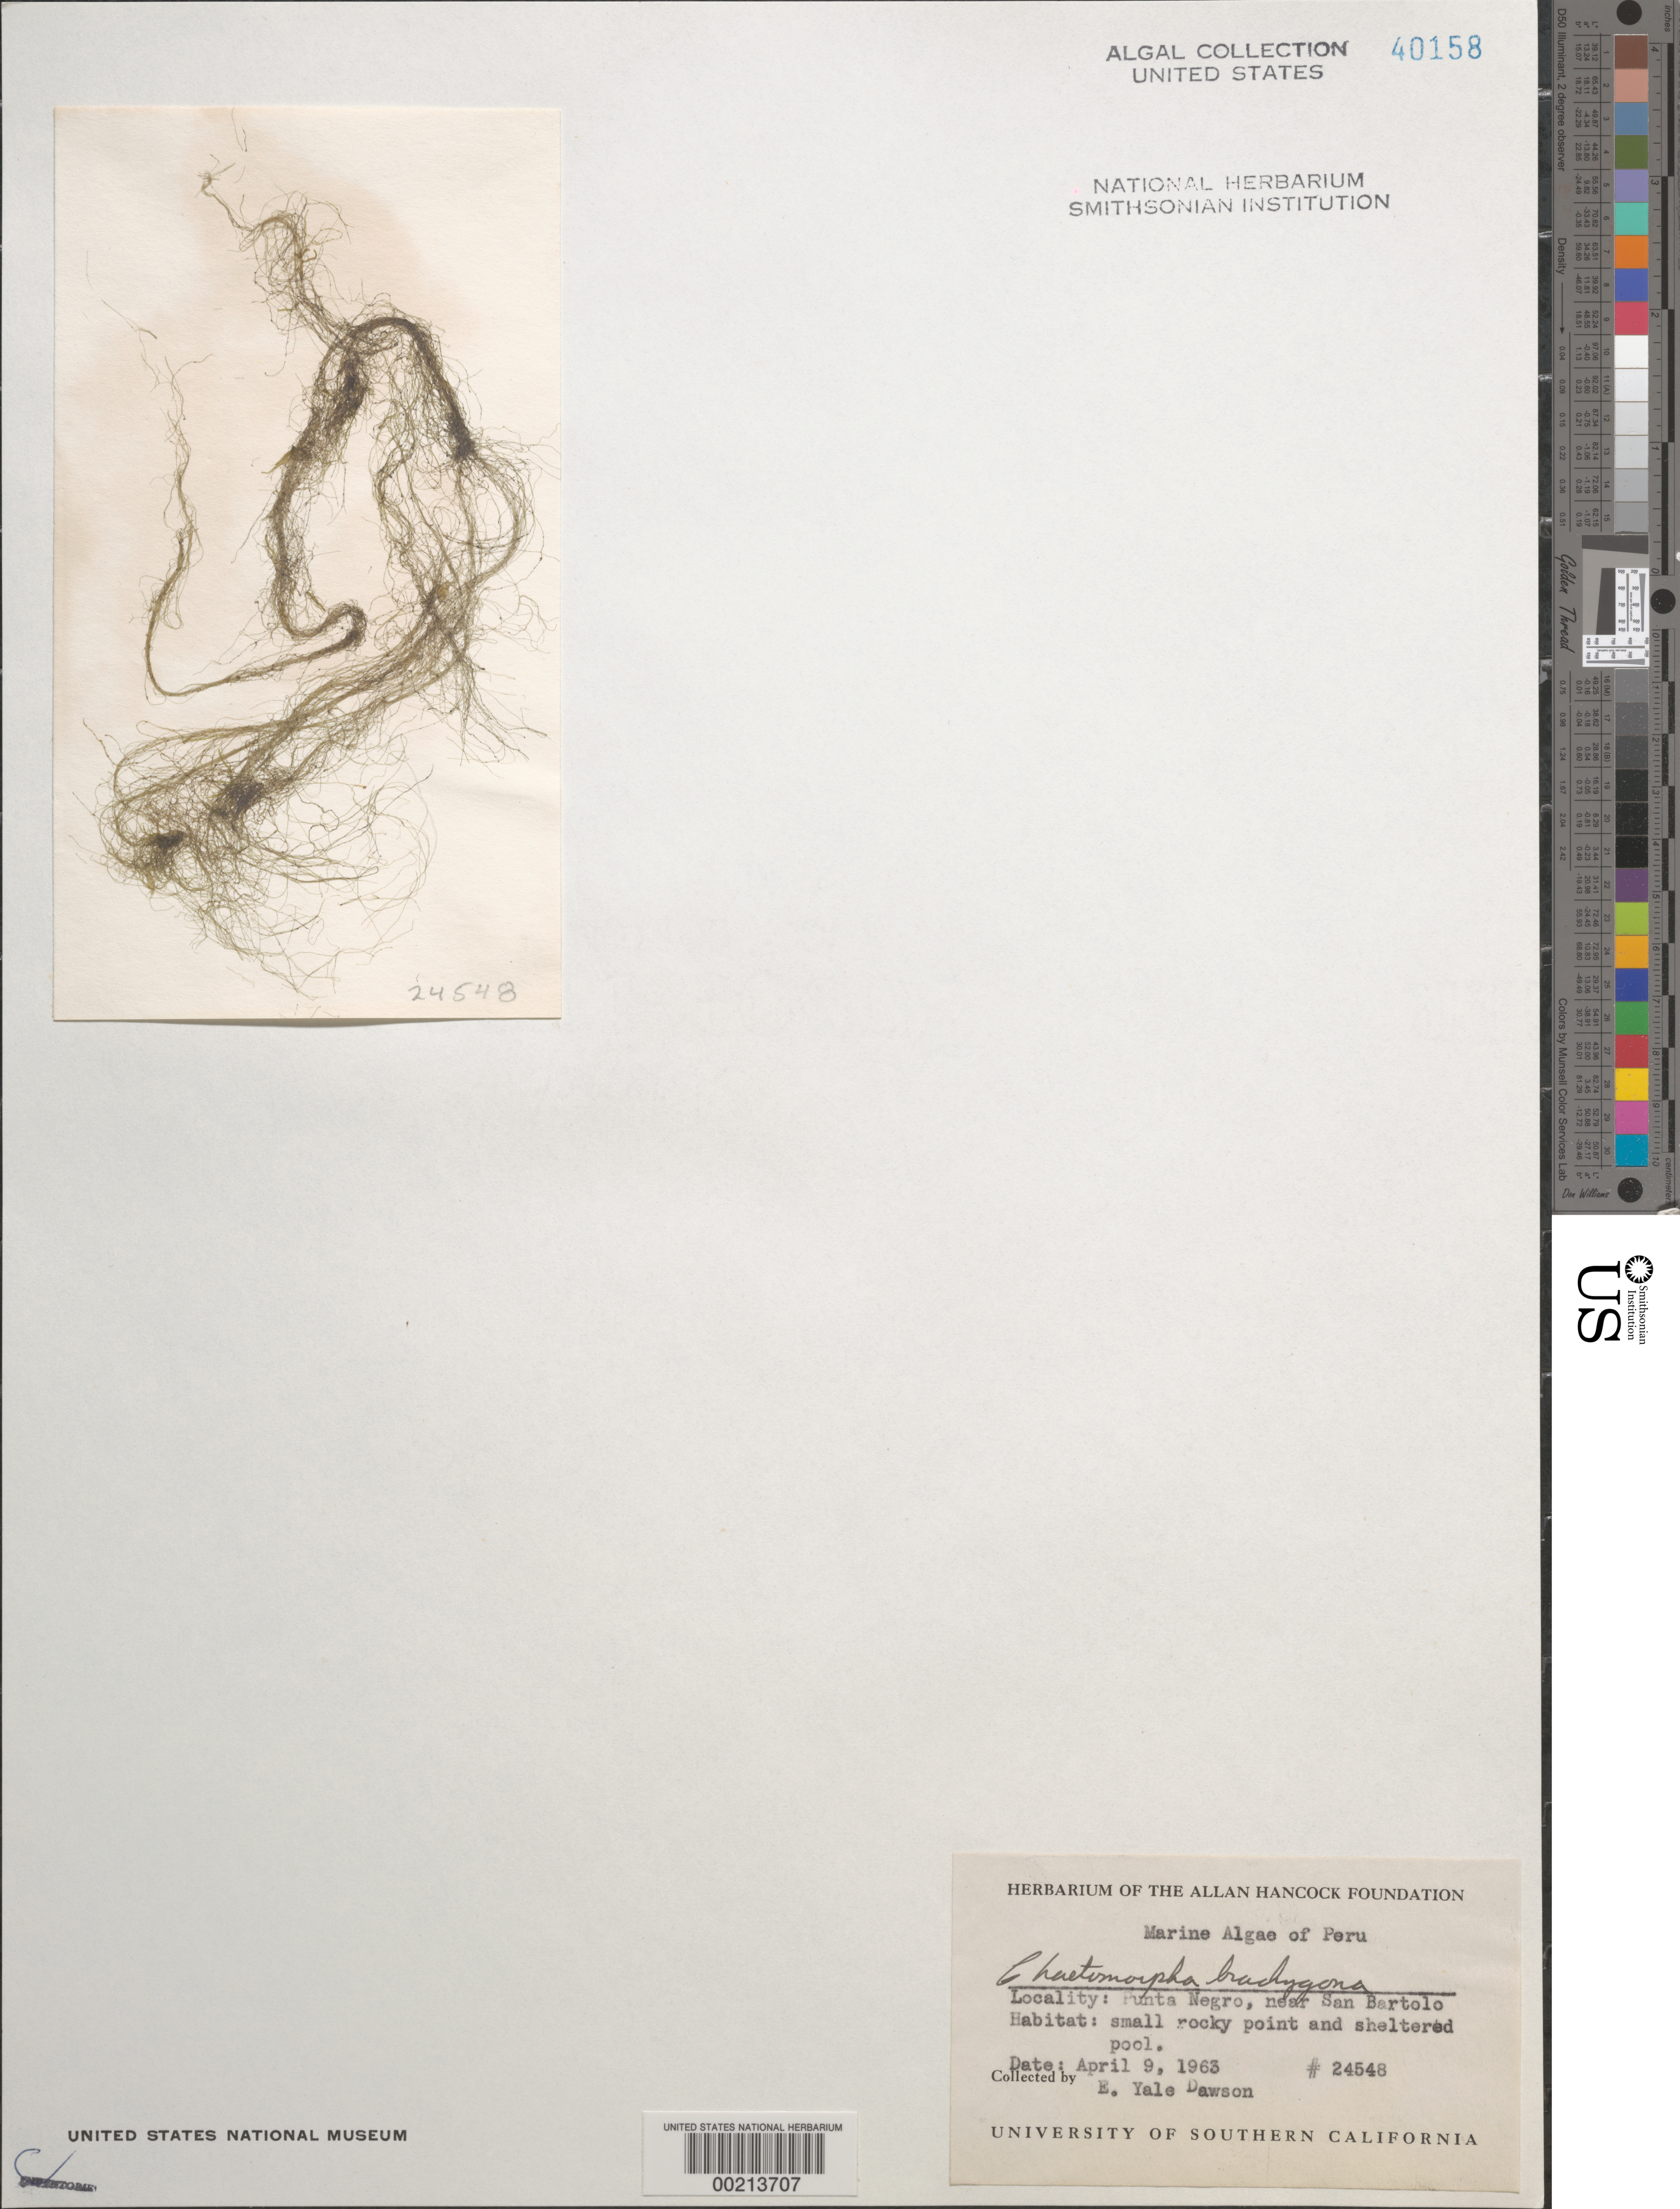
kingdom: Plantae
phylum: Chlorophyta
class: Ulvophyceae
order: Cladophorales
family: Cladophoraceae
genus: Chaetomorpha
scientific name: Chaetomorpha brachygona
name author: Harv.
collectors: E. Y. Dawson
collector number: EYD 24548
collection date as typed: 09 Apr 1963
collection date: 1963-04-09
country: Peru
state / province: Lima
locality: Punta negro, near san bartolo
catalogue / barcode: US 40158